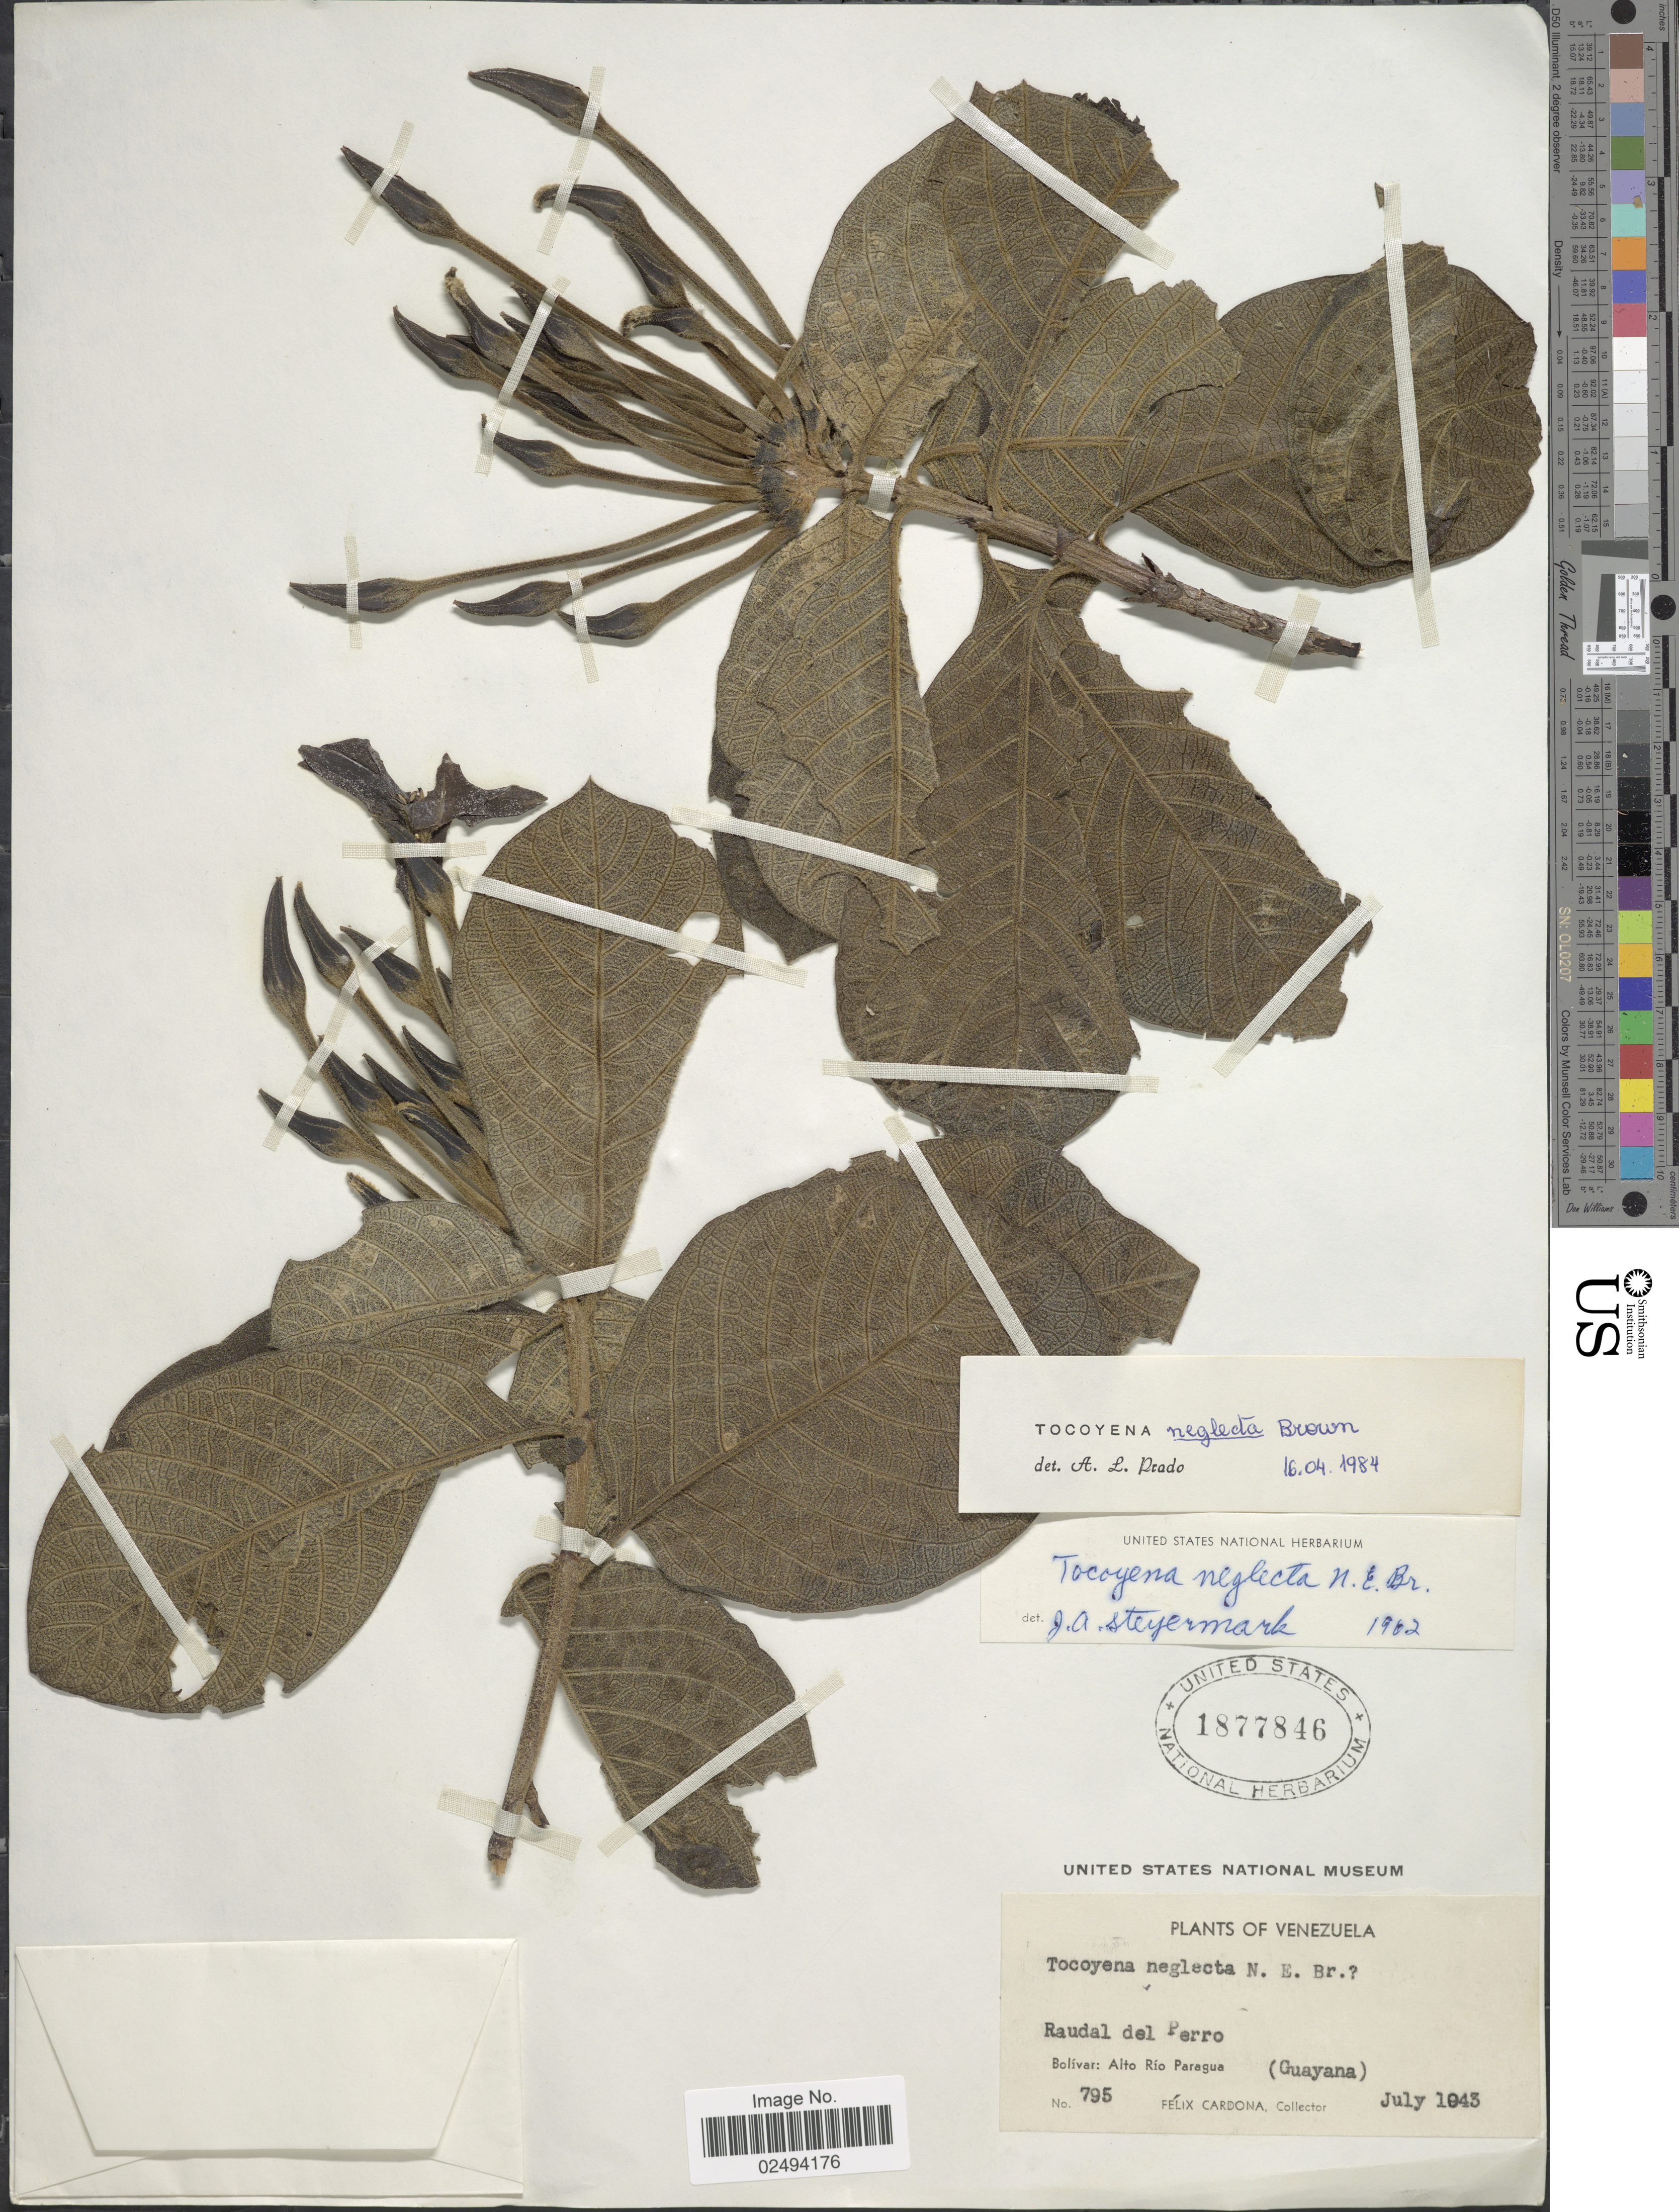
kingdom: Plantae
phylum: Tracheophyta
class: Magnoliopsida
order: Gentianales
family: Rubiaceae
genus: Tocoyena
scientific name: Tocoyena neglecta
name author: N.E. Br.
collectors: F. Cardona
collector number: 795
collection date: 1943-07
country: Venezuela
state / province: Bolivar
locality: Raudal del Perro, Bolívar: Alto Río Paragua (Guayana)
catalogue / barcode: US 1877846